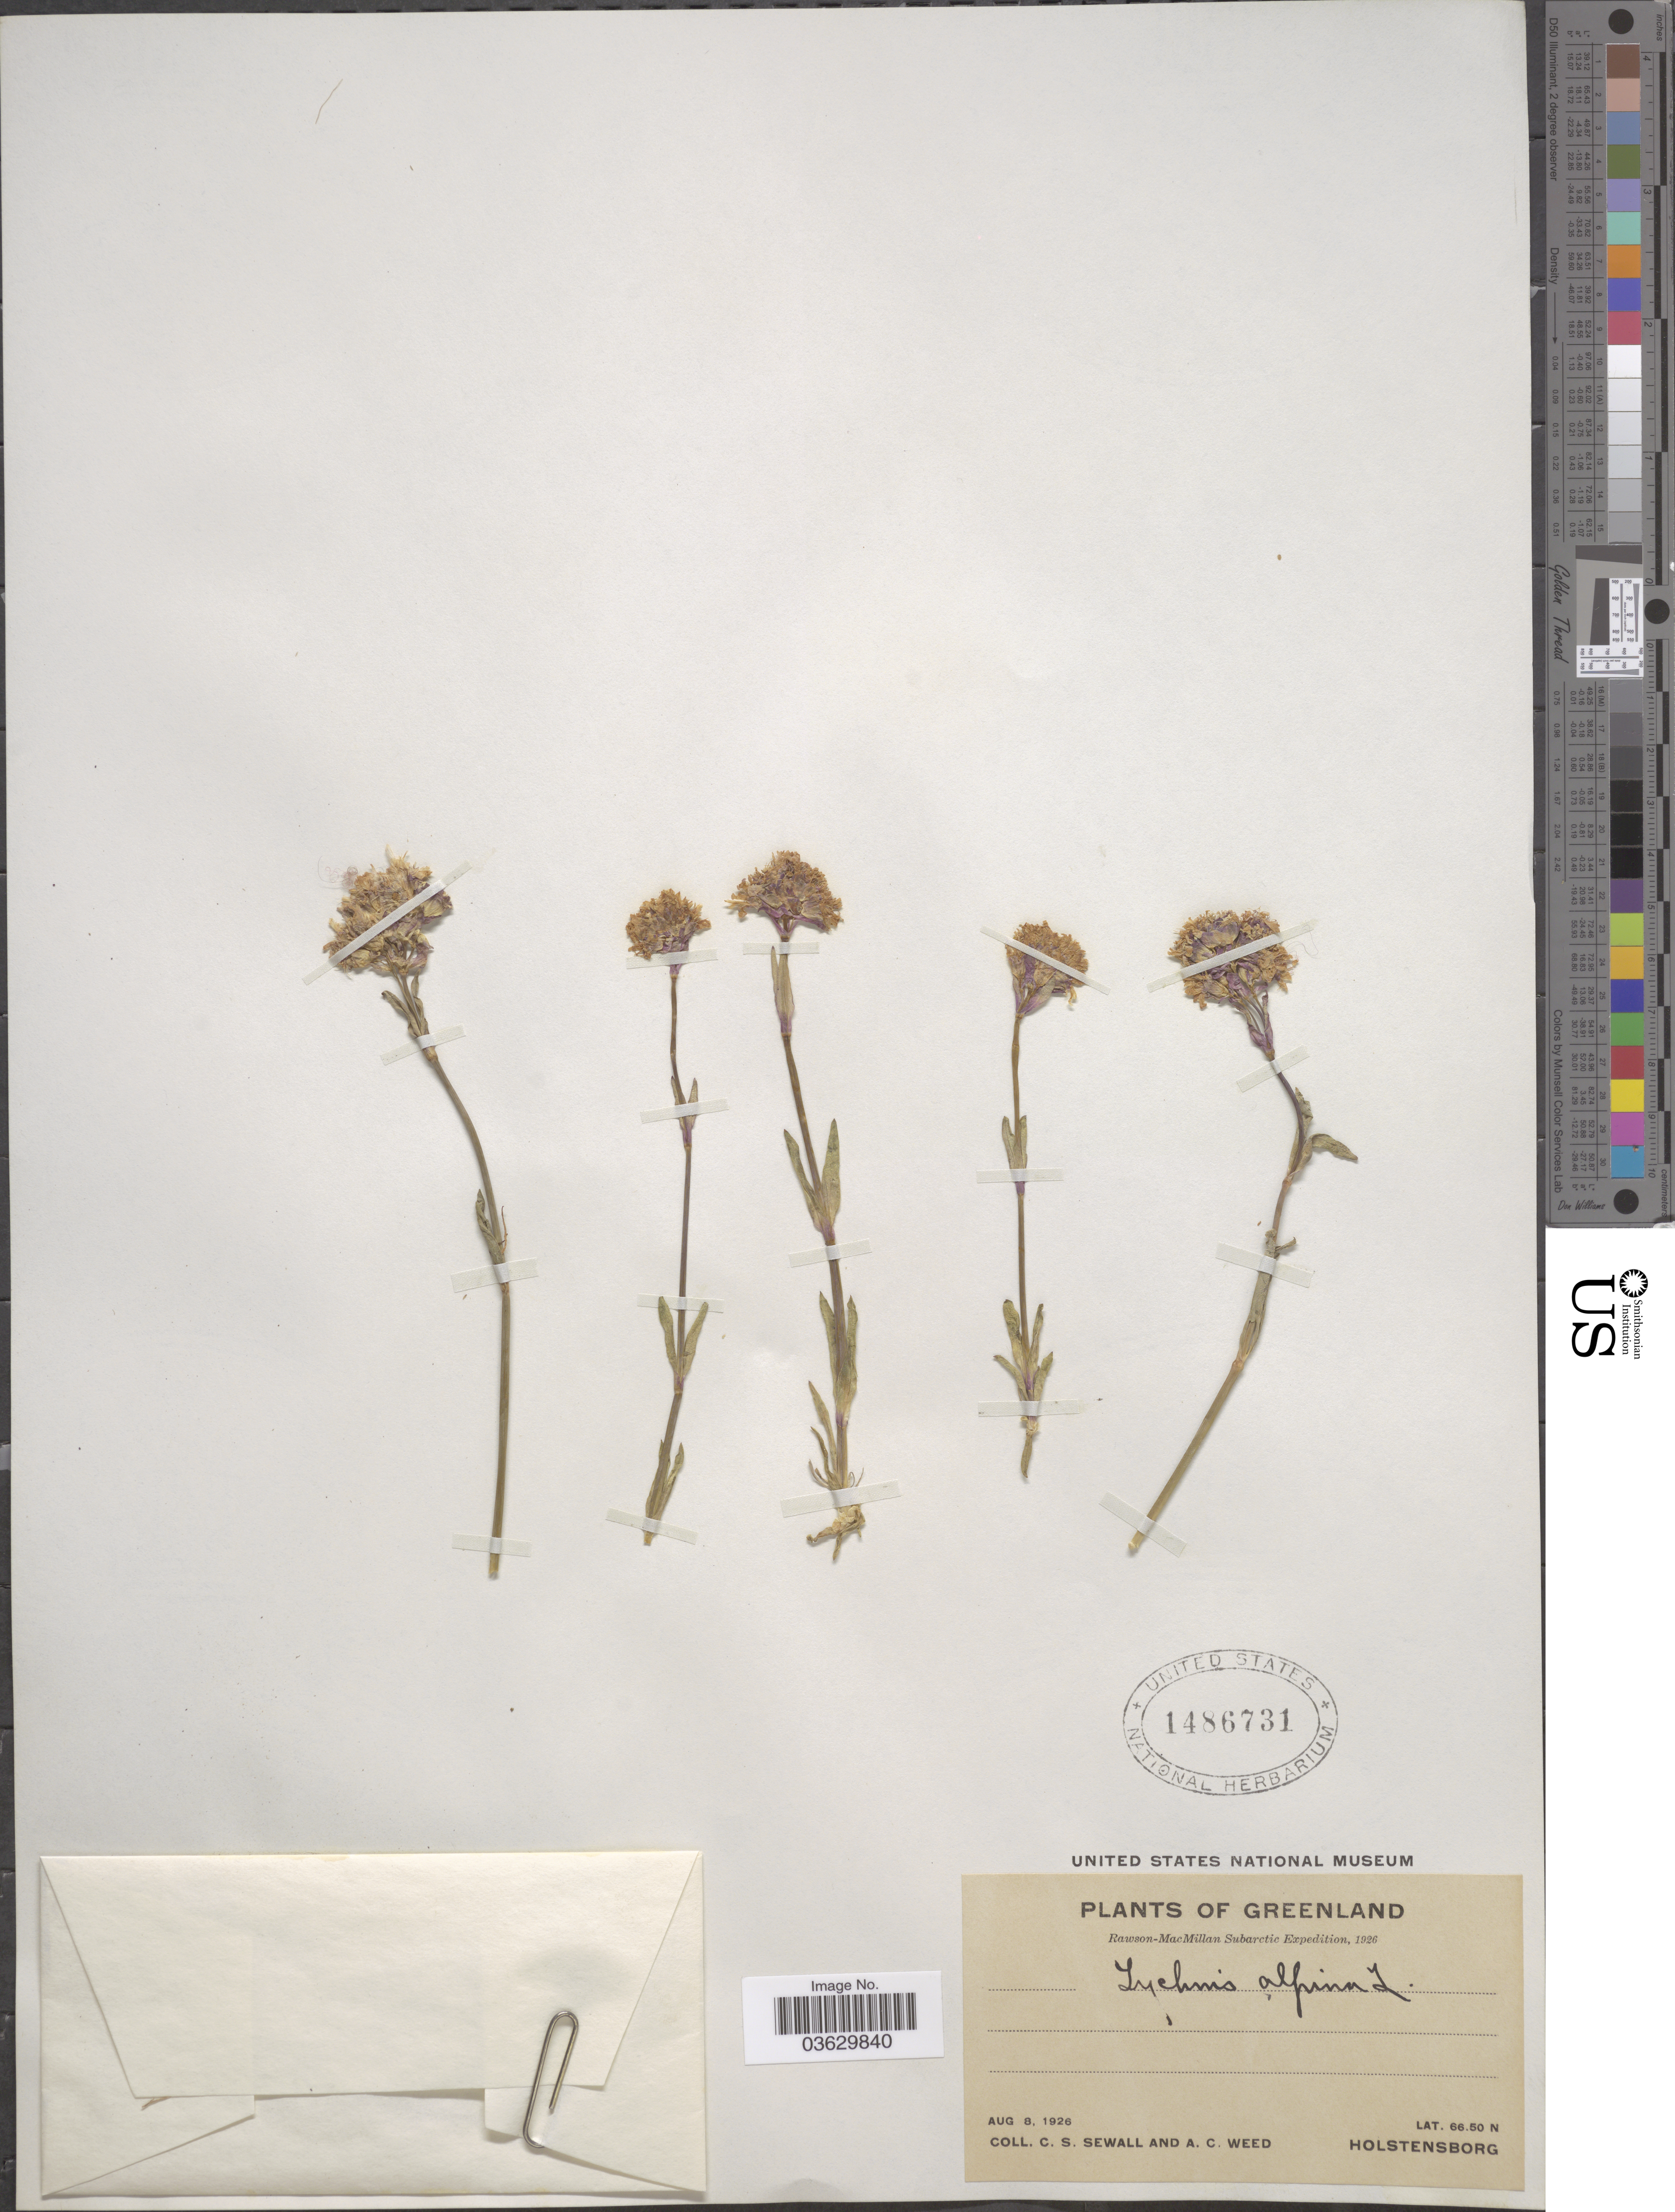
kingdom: Plantae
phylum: Tracheophyta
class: Magnoliopsida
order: Caryophyllales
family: Caryophyllaceae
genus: Viscaria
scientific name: Viscaria alpina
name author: (L.) G. Don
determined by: Strong, Mark T., (BOT), Smithsonian Institution - National Museum of Natural History (UNITED STATES)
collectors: C. Sewall & A. Weed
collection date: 1926-08-08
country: Greenland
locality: Holstenborg.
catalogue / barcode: US 1486731